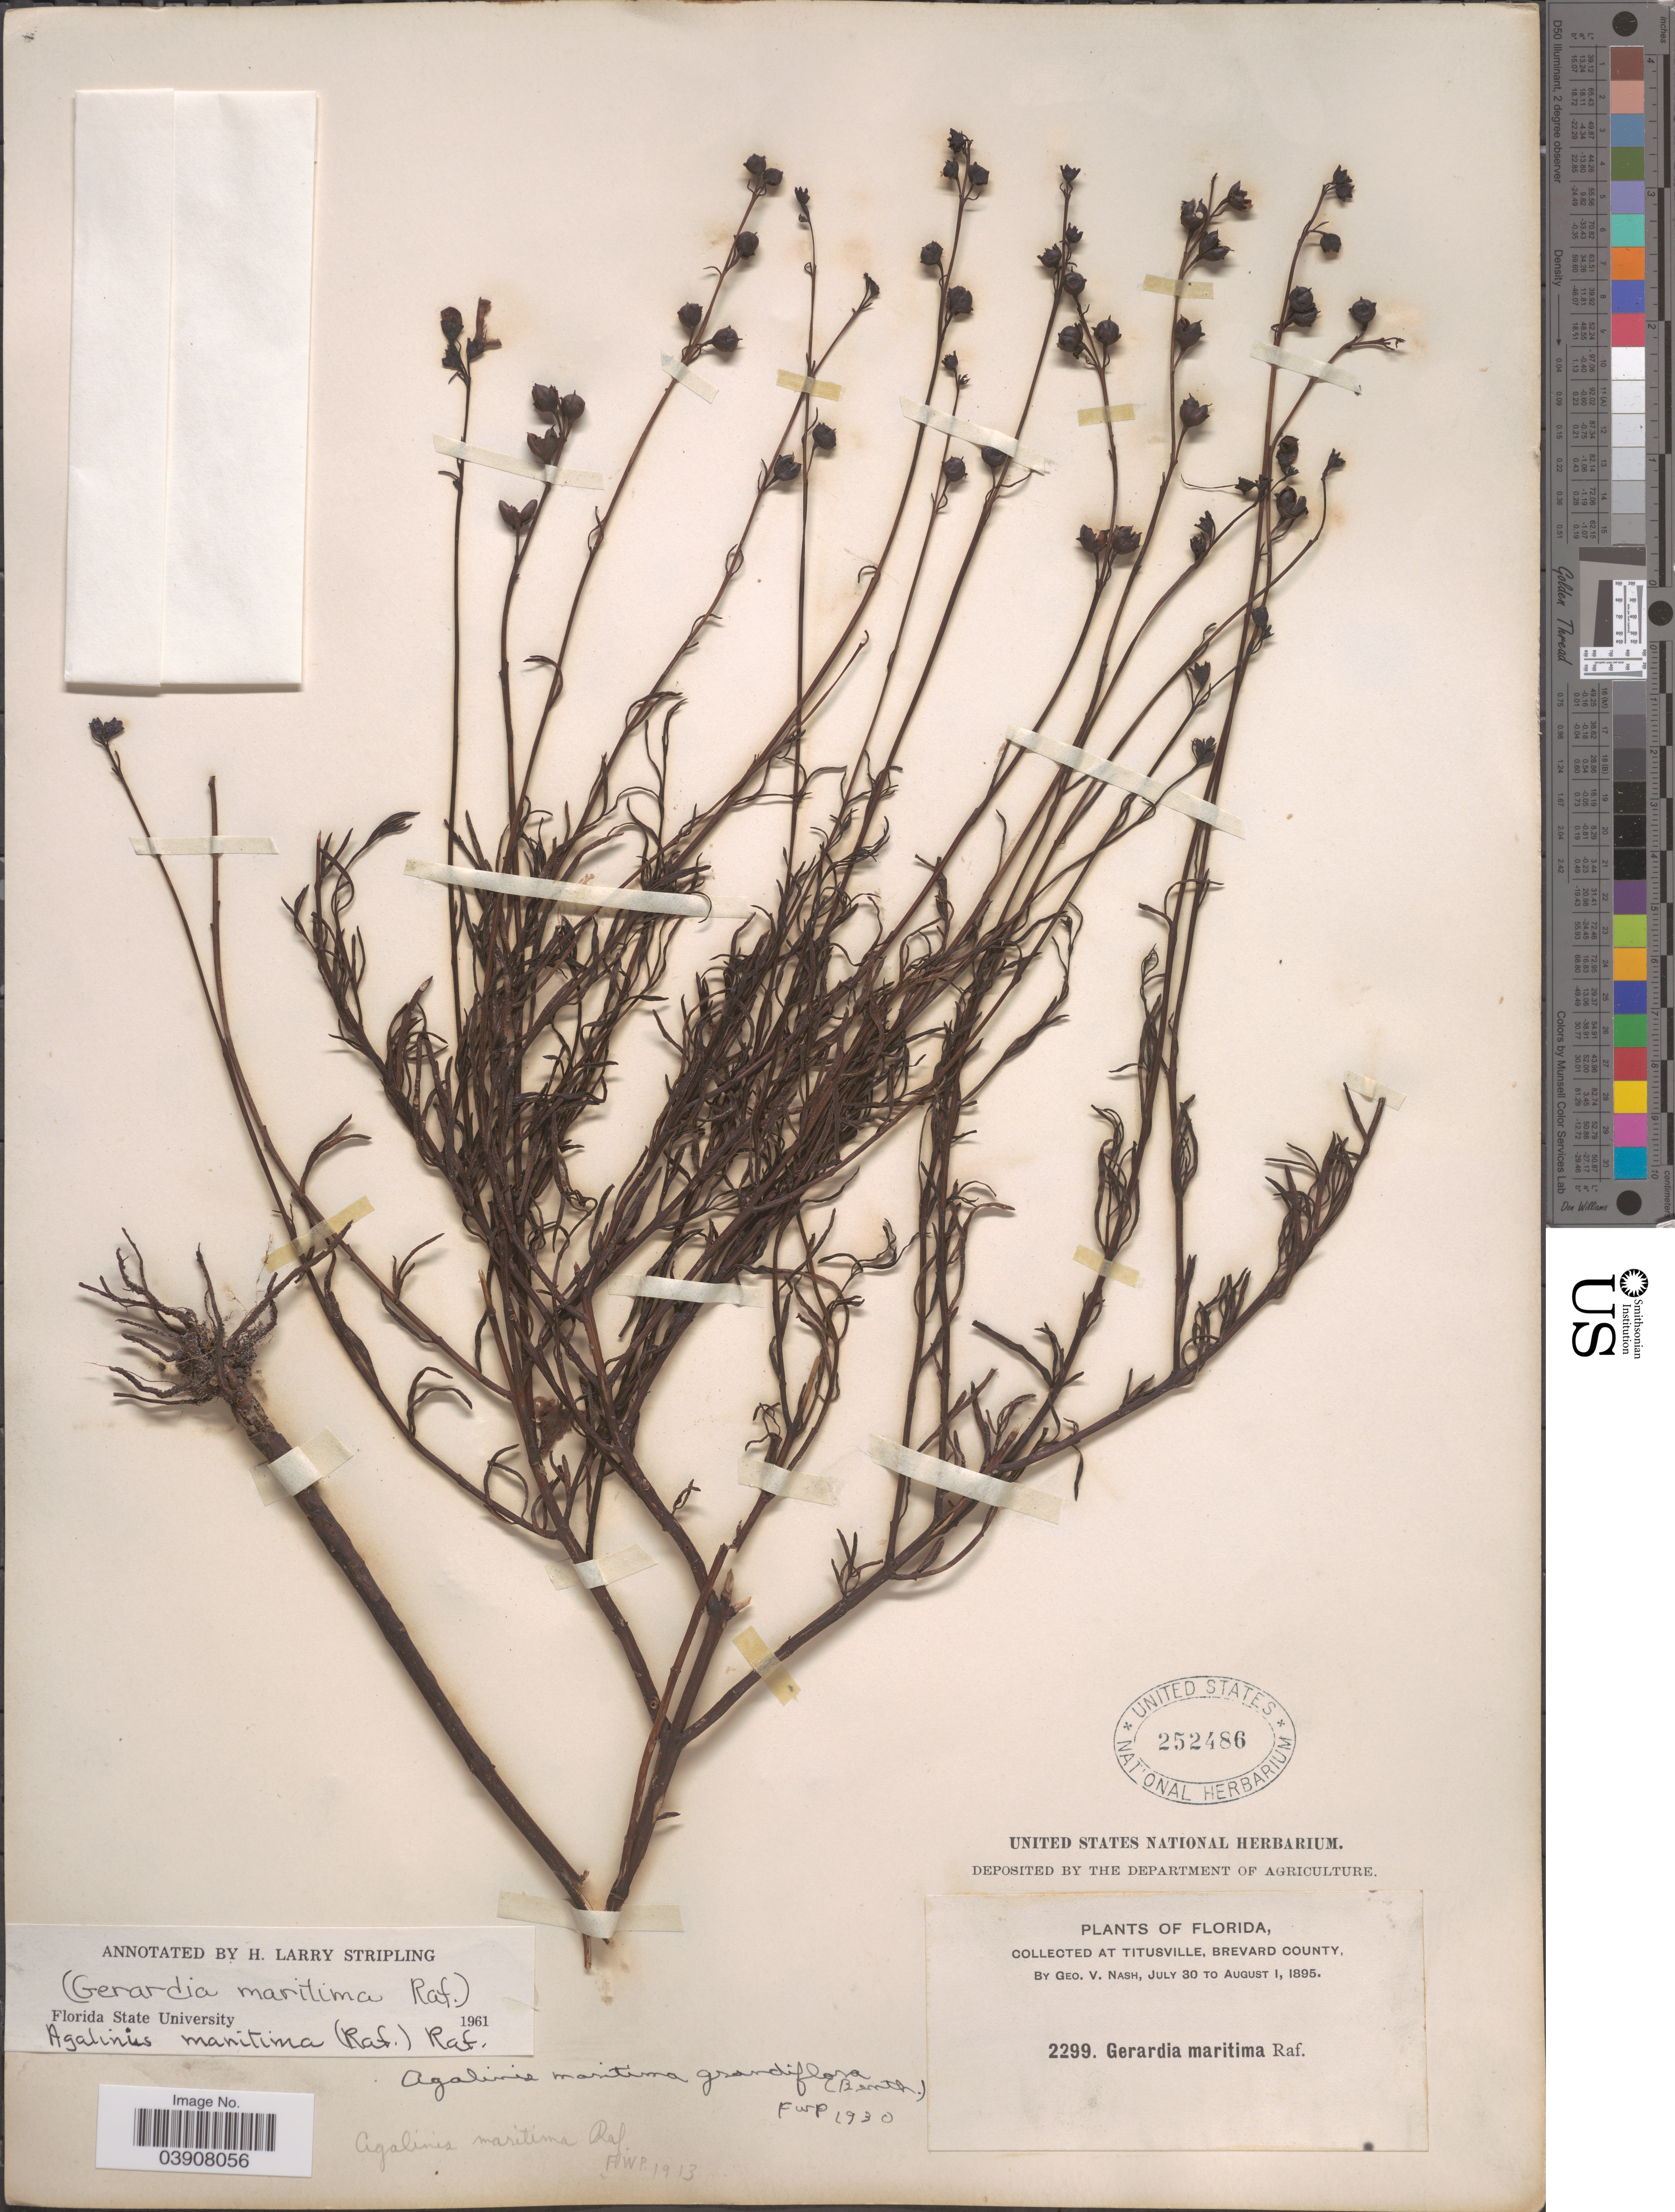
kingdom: Plantae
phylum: Tracheophyta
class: Magnoliopsida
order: Lamiales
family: Orobanchaceae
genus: Agalinis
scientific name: Agalinis maritima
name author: (Raf.) Raf.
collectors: G. V. Nash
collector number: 2299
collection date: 1895-07-30/1895-08-01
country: United States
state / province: Florida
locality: Titusville, Brevard County.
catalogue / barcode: US 252486